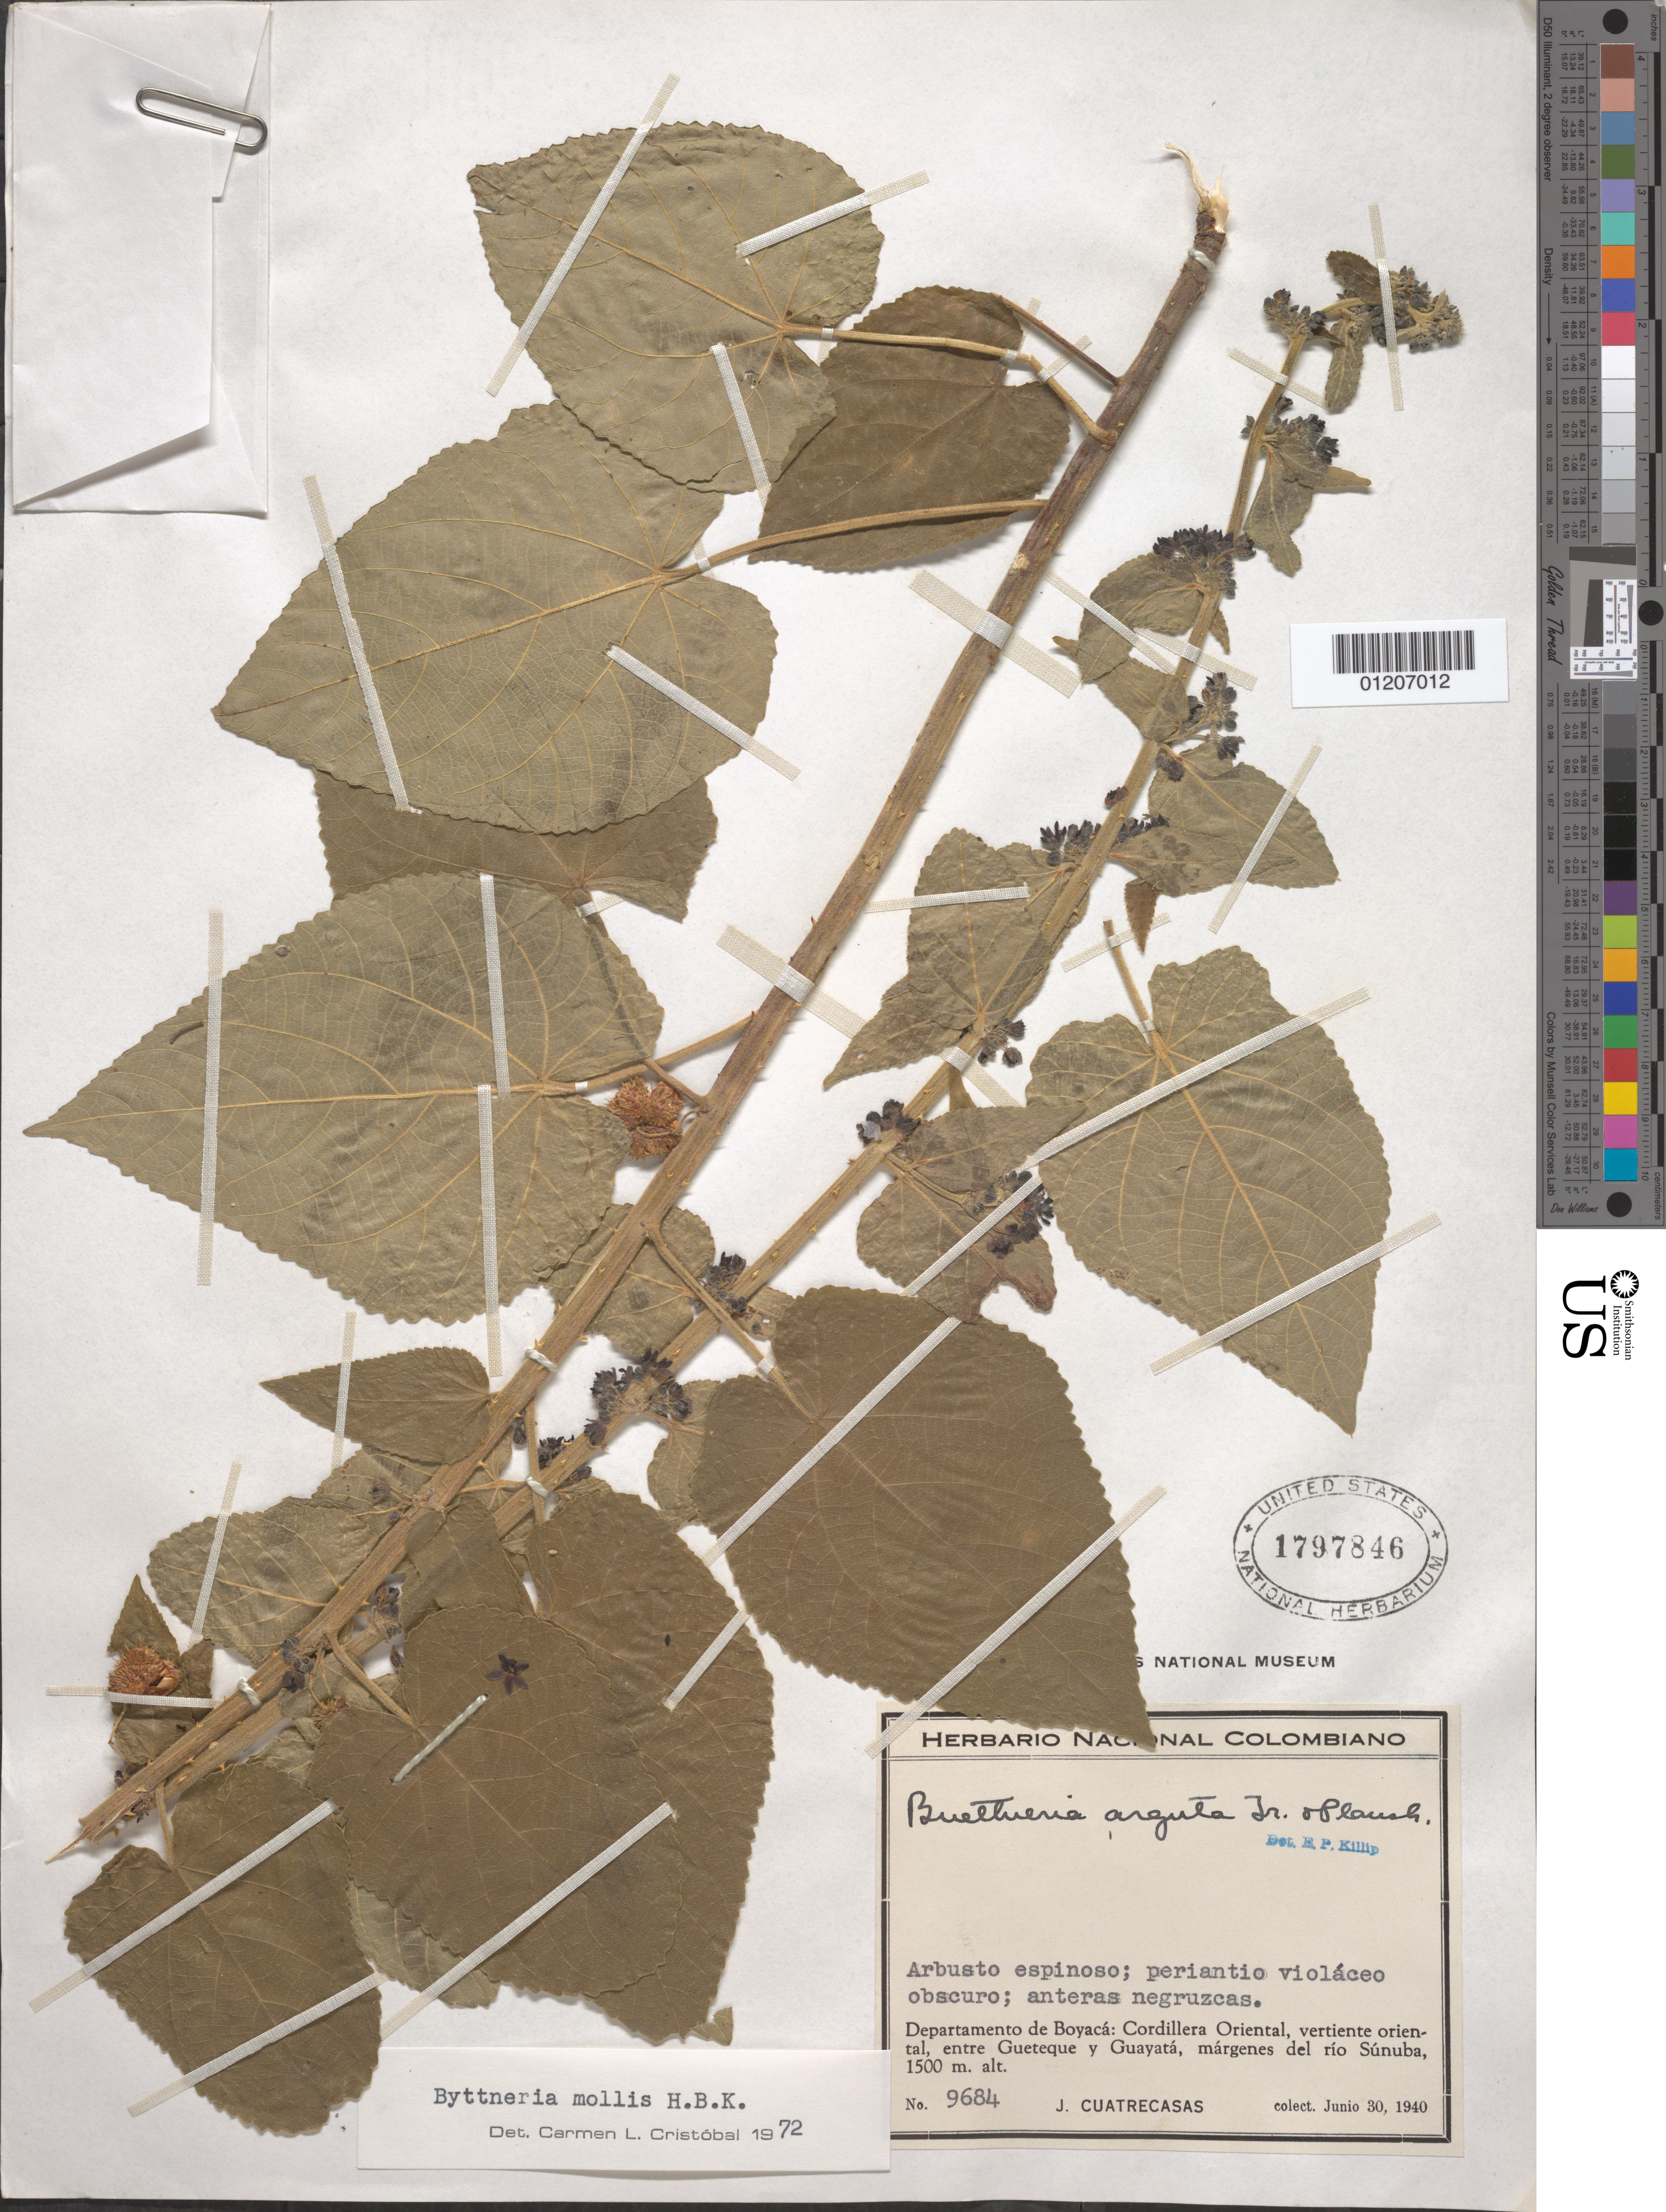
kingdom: Plantae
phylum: Tracheophyta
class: Magnoliopsida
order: Malvales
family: Malvaceae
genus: Byttneria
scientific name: Byttneria mollis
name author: Kunth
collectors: J. Cuatrecasas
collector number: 9684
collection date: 1940-06-30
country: Colombia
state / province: Boyacá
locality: Departamento de Boyacá: Cordillera Oriental, vertiente oriental, entre Gueteque y Guayatá, márgenes del río Súnuba.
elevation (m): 1500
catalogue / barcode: US 1797846